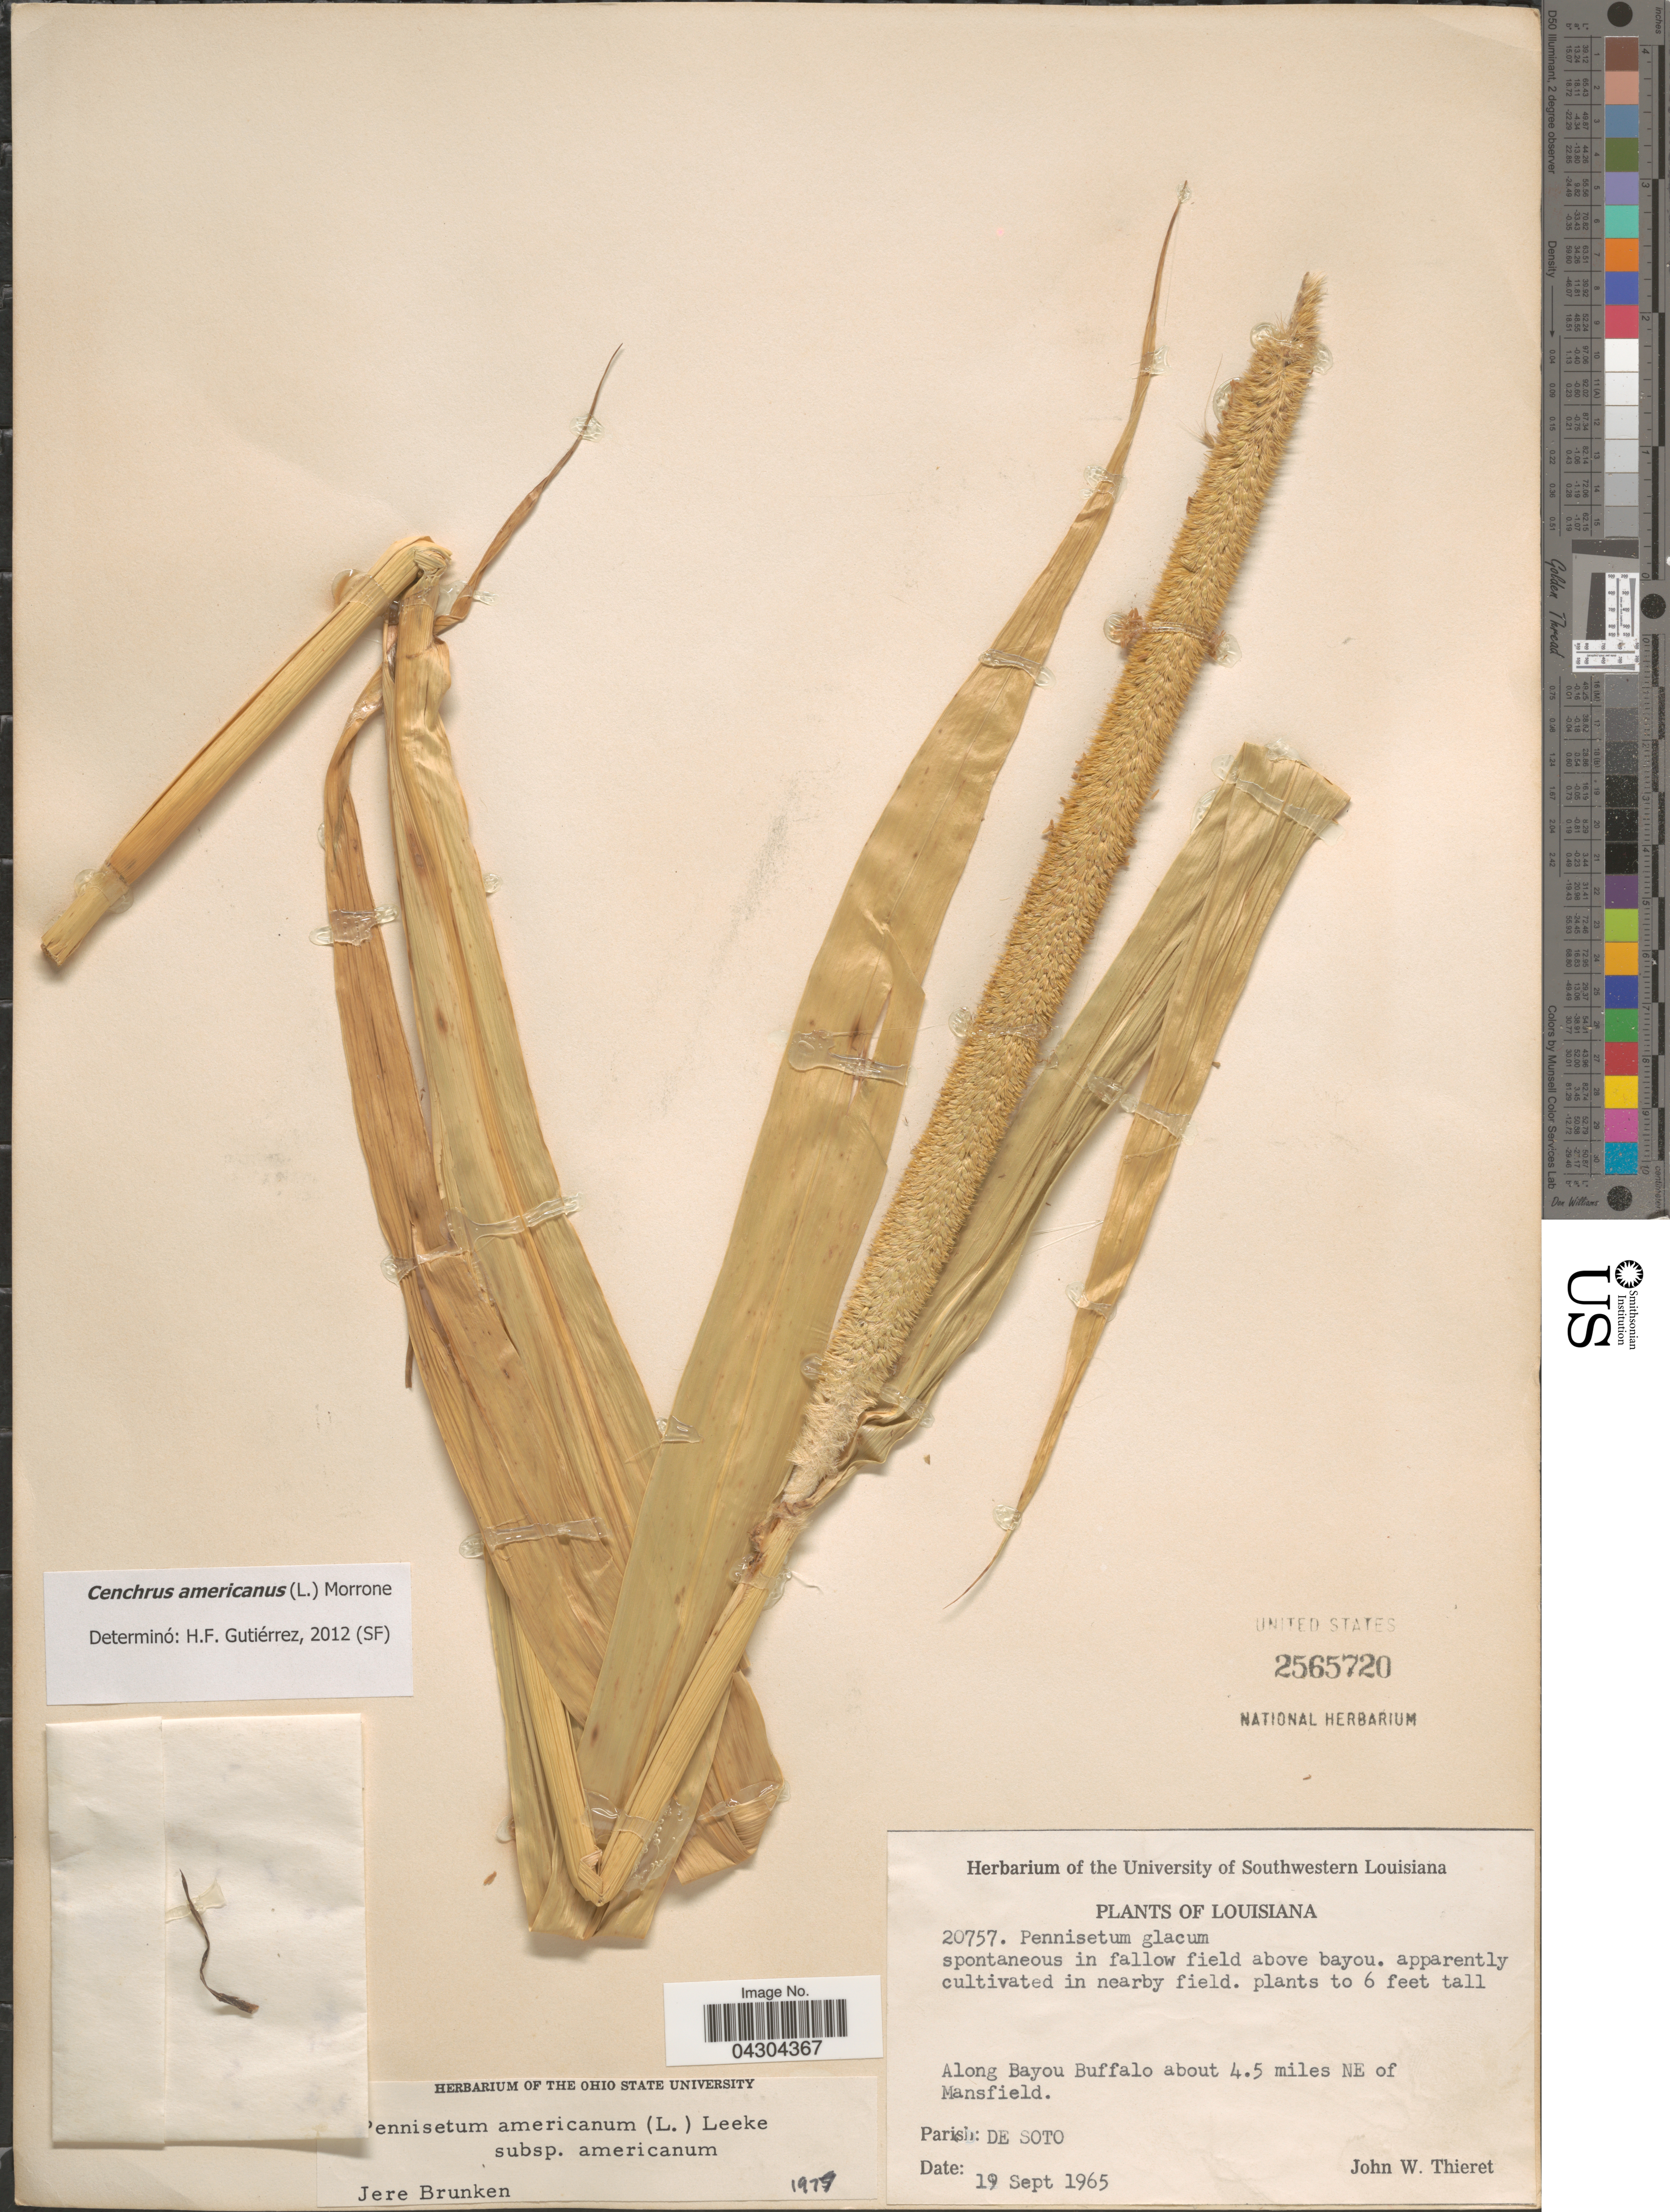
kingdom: Plantae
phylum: Tracheophyta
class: Liliopsida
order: Poales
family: Poaceae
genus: Cenchrus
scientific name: Cenchrus americanus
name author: (L.) Morrone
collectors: J. W. Thieret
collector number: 20757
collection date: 1965-09-19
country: United States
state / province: Louisiana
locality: Along Bayou Buffalo about 4.5 miles NE of Mansfield. Parish: De Soto.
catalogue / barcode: US 2565720